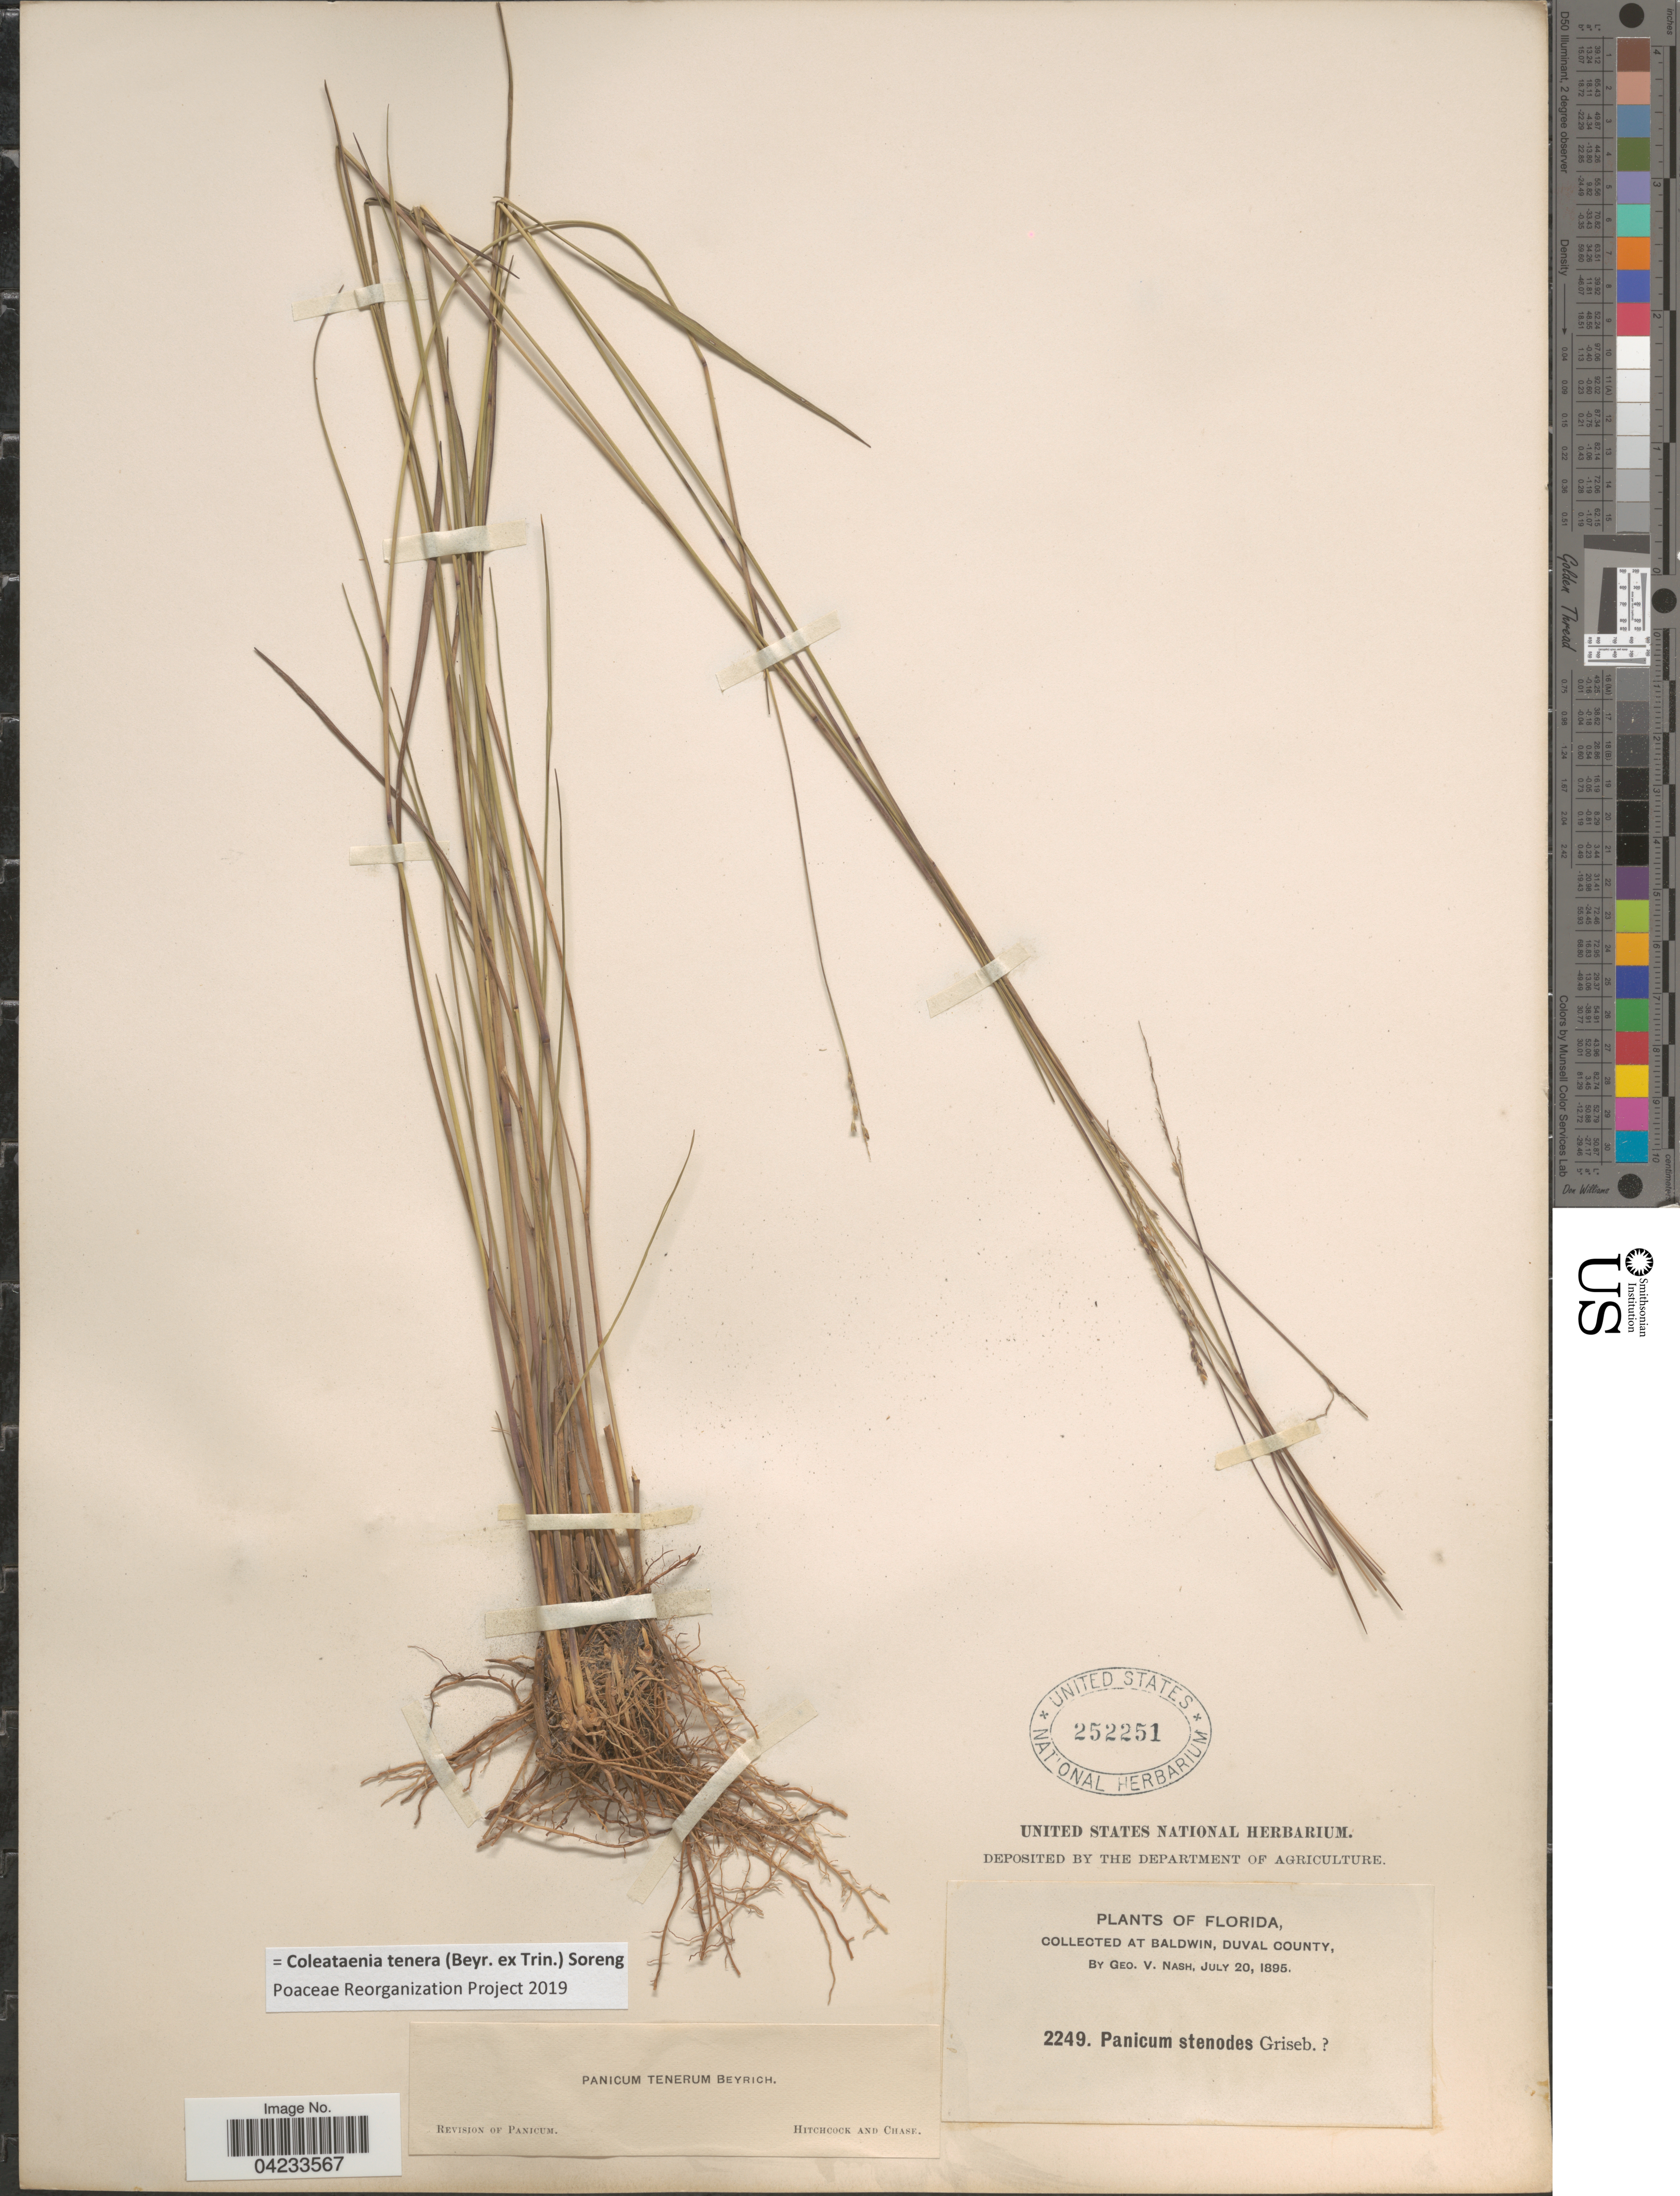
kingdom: Plantae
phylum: Tracheophyta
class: Liliopsida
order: Poales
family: Poaceae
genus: Coleataenia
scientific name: Coleataenia tenera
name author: (Beyr. ex Trin.) Soreng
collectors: G. V. Nash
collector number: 2249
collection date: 1895-07-20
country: United States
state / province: Florida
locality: At Baldwin, Duval County.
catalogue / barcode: US 252251